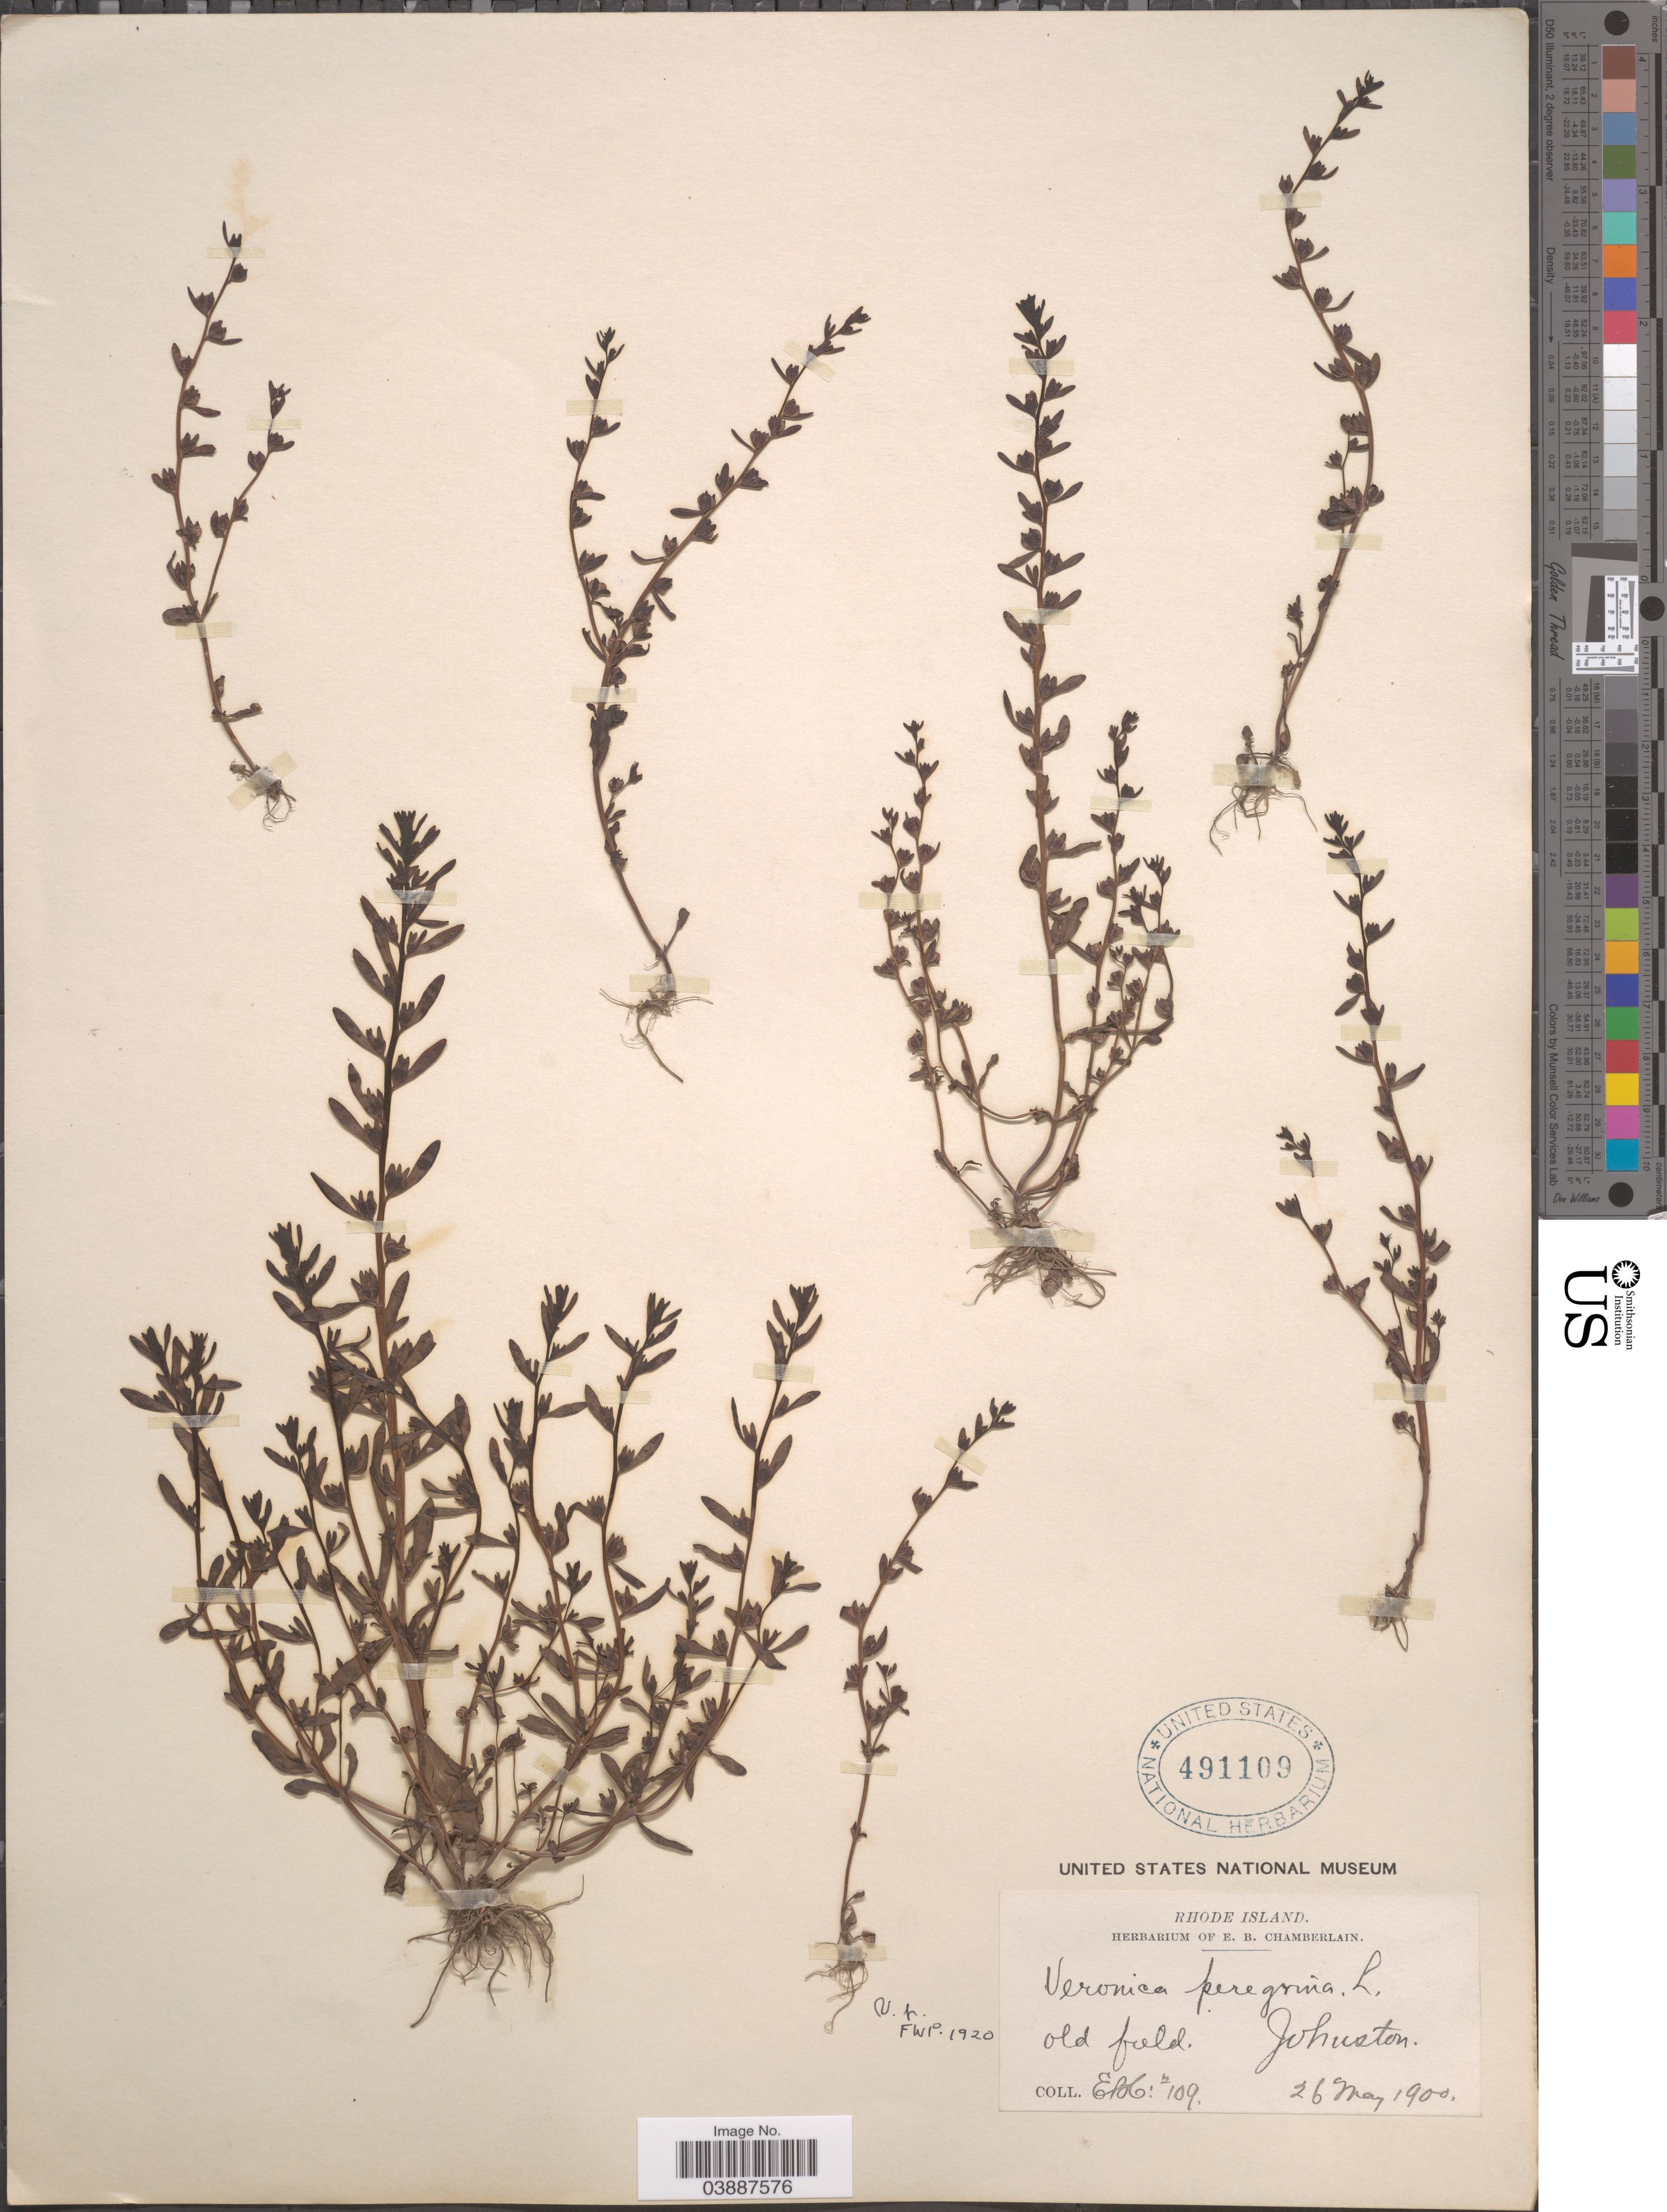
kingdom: Plantae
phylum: Tracheophyta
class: Magnoliopsida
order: Lamiales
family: Plantaginaceae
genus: Veronica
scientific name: Veronica peregrina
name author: L.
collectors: E. Chamberlain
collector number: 109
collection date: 1900-05-26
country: United States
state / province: Rhode Island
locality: Old field. Johnston.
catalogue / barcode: US 491109